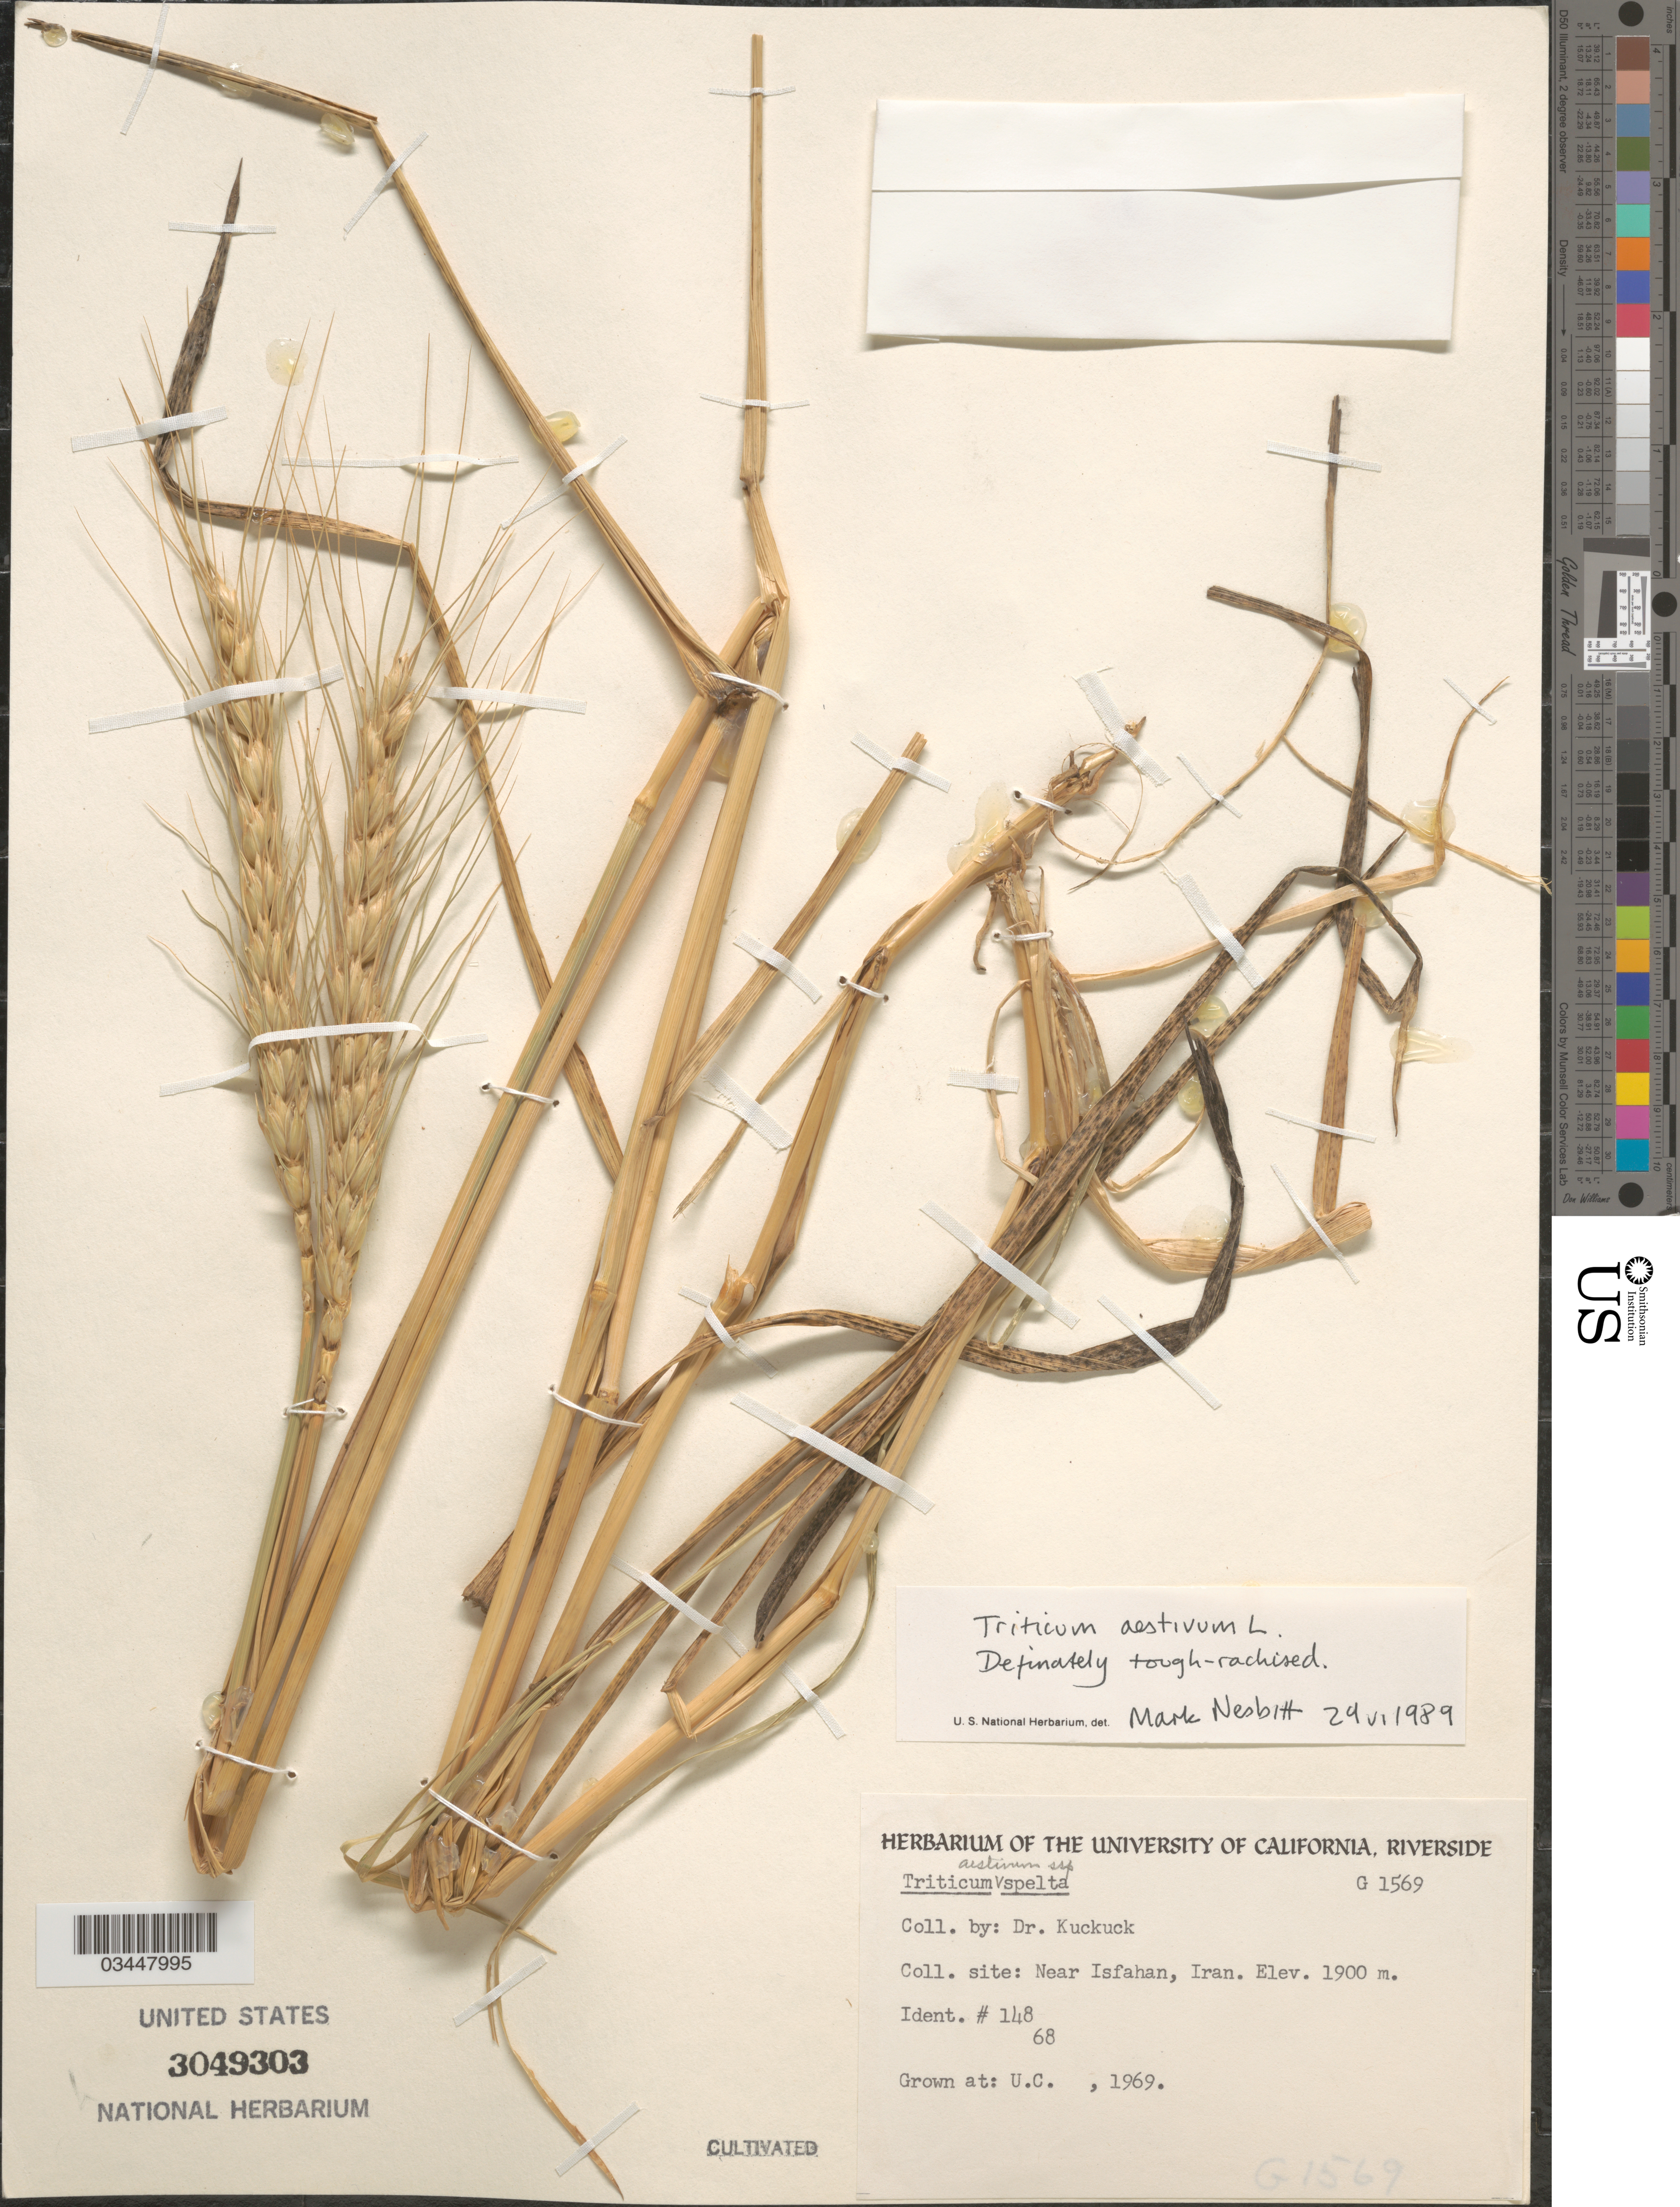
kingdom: Plantae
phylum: Tracheophyta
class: Liliopsida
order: Poales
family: Poaceae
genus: Triticum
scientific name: Triticum aestivum subsp. spelta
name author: (L.) Thell.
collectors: ex herb. Univ. of California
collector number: G1569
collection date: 1969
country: United States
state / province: California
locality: U.C.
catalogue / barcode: US 3049303